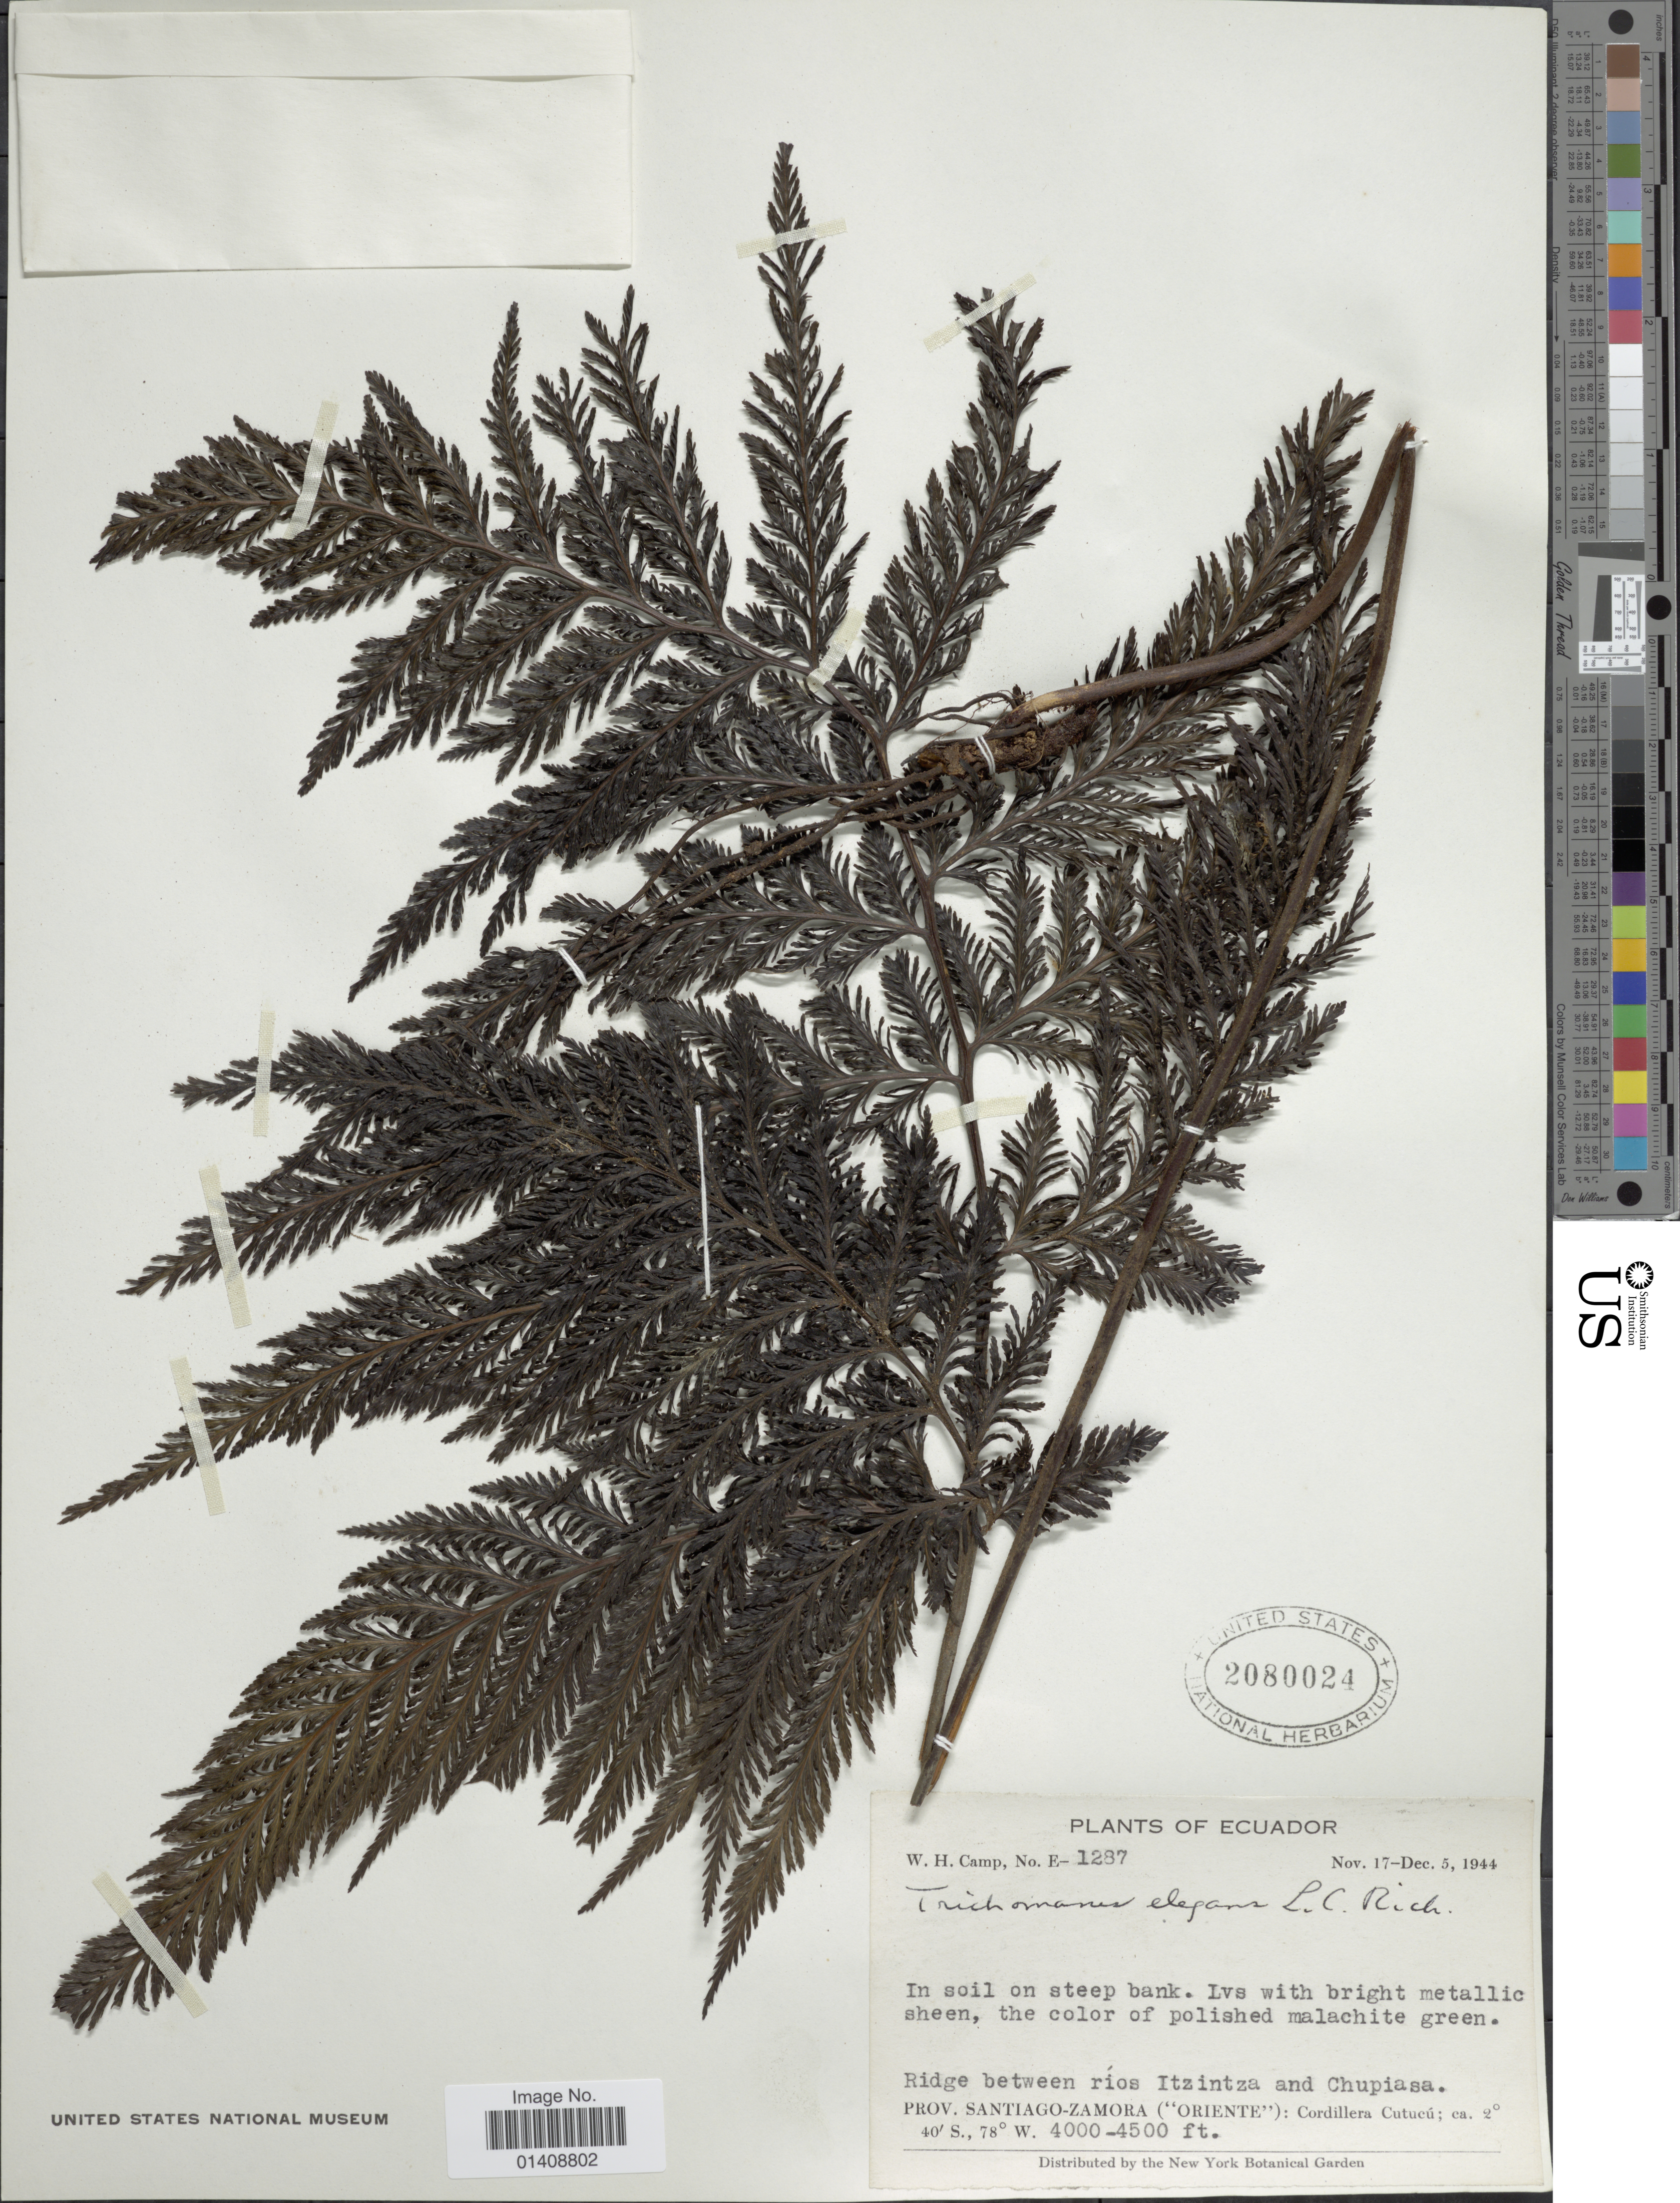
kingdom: Plantae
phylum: Tracheophyta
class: Polypodiopsida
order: Hymenophyllales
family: Hymenophyllaceae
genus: Trichomanes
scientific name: Trichomanes elegans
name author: Rich.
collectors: W. H. Camp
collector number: E-1287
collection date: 1944-11-17/1944-12-05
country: Ecuador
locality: Ridge between rios Itzintza and Chupiasa. Prov. Santiago-Zamora (Oriente): Cordillera Cutucu.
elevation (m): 1219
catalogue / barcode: US 2080024